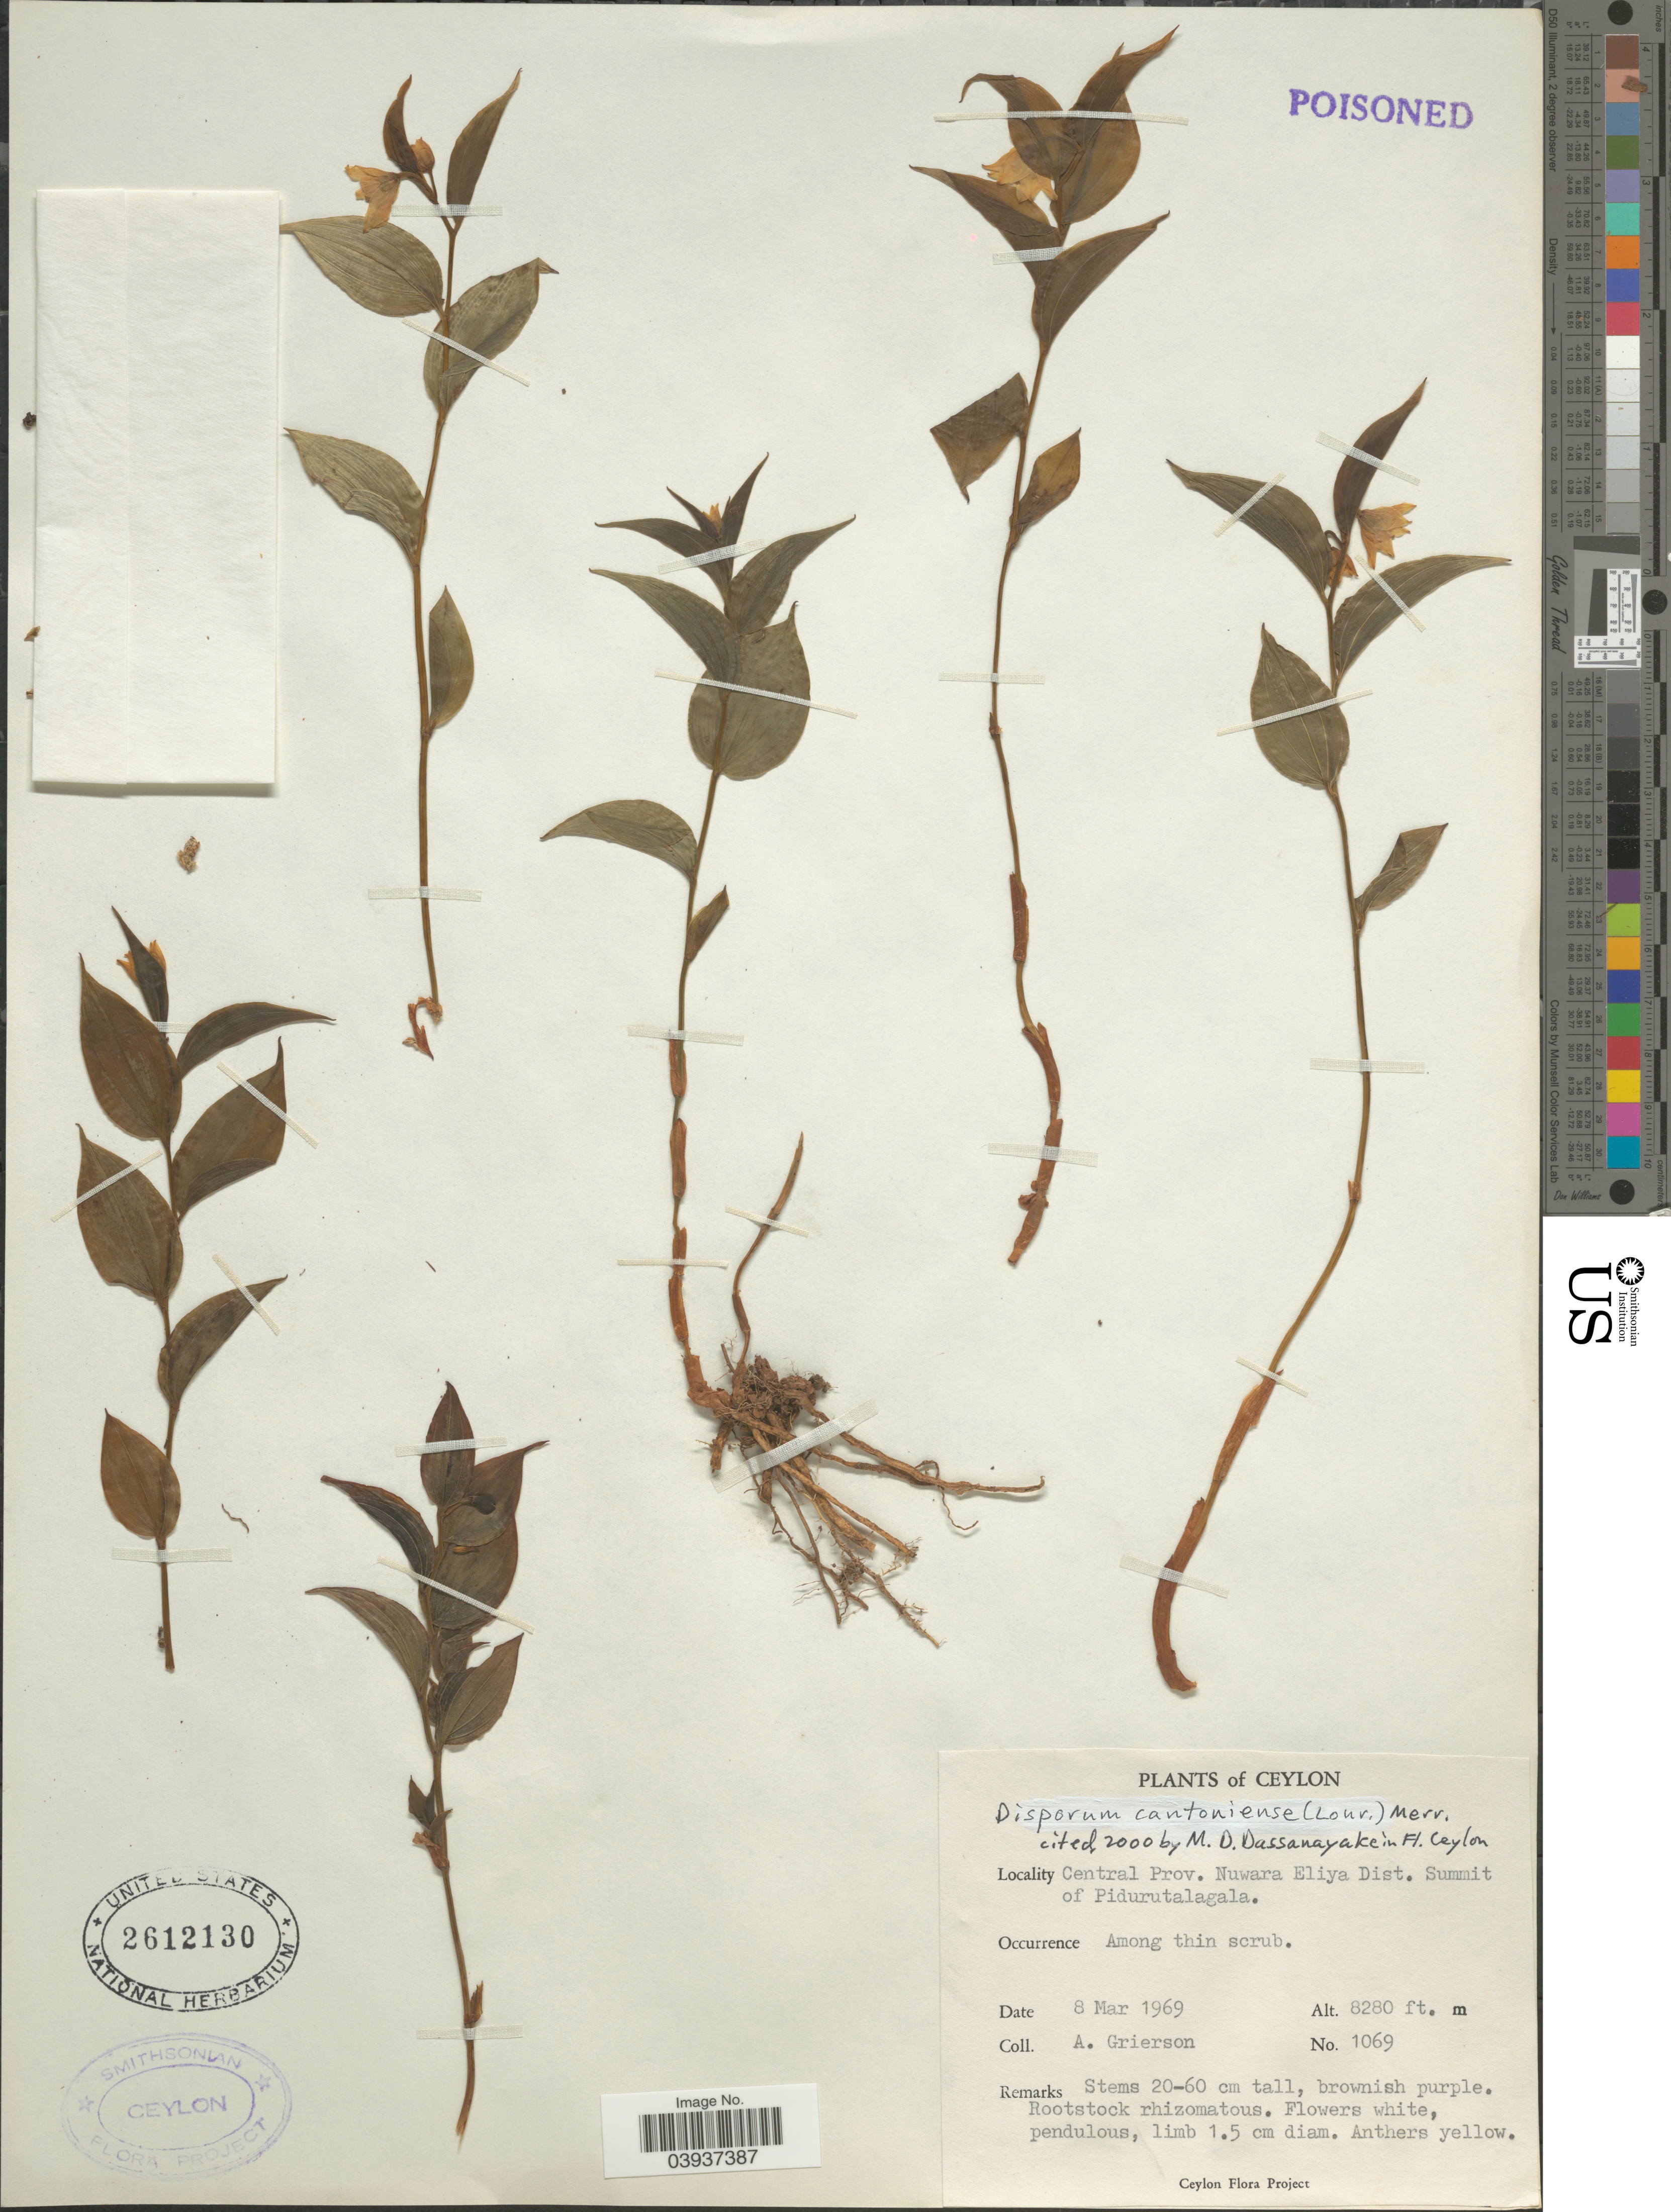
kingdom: Plantae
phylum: Tracheophyta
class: Liliopsida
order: Liliales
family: Colchicaceae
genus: Disporum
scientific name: Disporum cantoniense var. cantoniense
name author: (Lour.) Merr.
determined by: Strong, Mark T., (BOT), Smithsonian Institution - National Museum of Natural History (UNITED STATES)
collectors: A. Grierson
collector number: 1069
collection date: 1969-03-08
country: Sri Lanka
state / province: Central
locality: Ceylon. Nuwara Eliya Dist. Summit of Pidurutalagala.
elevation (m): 2524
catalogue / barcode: US 2612130